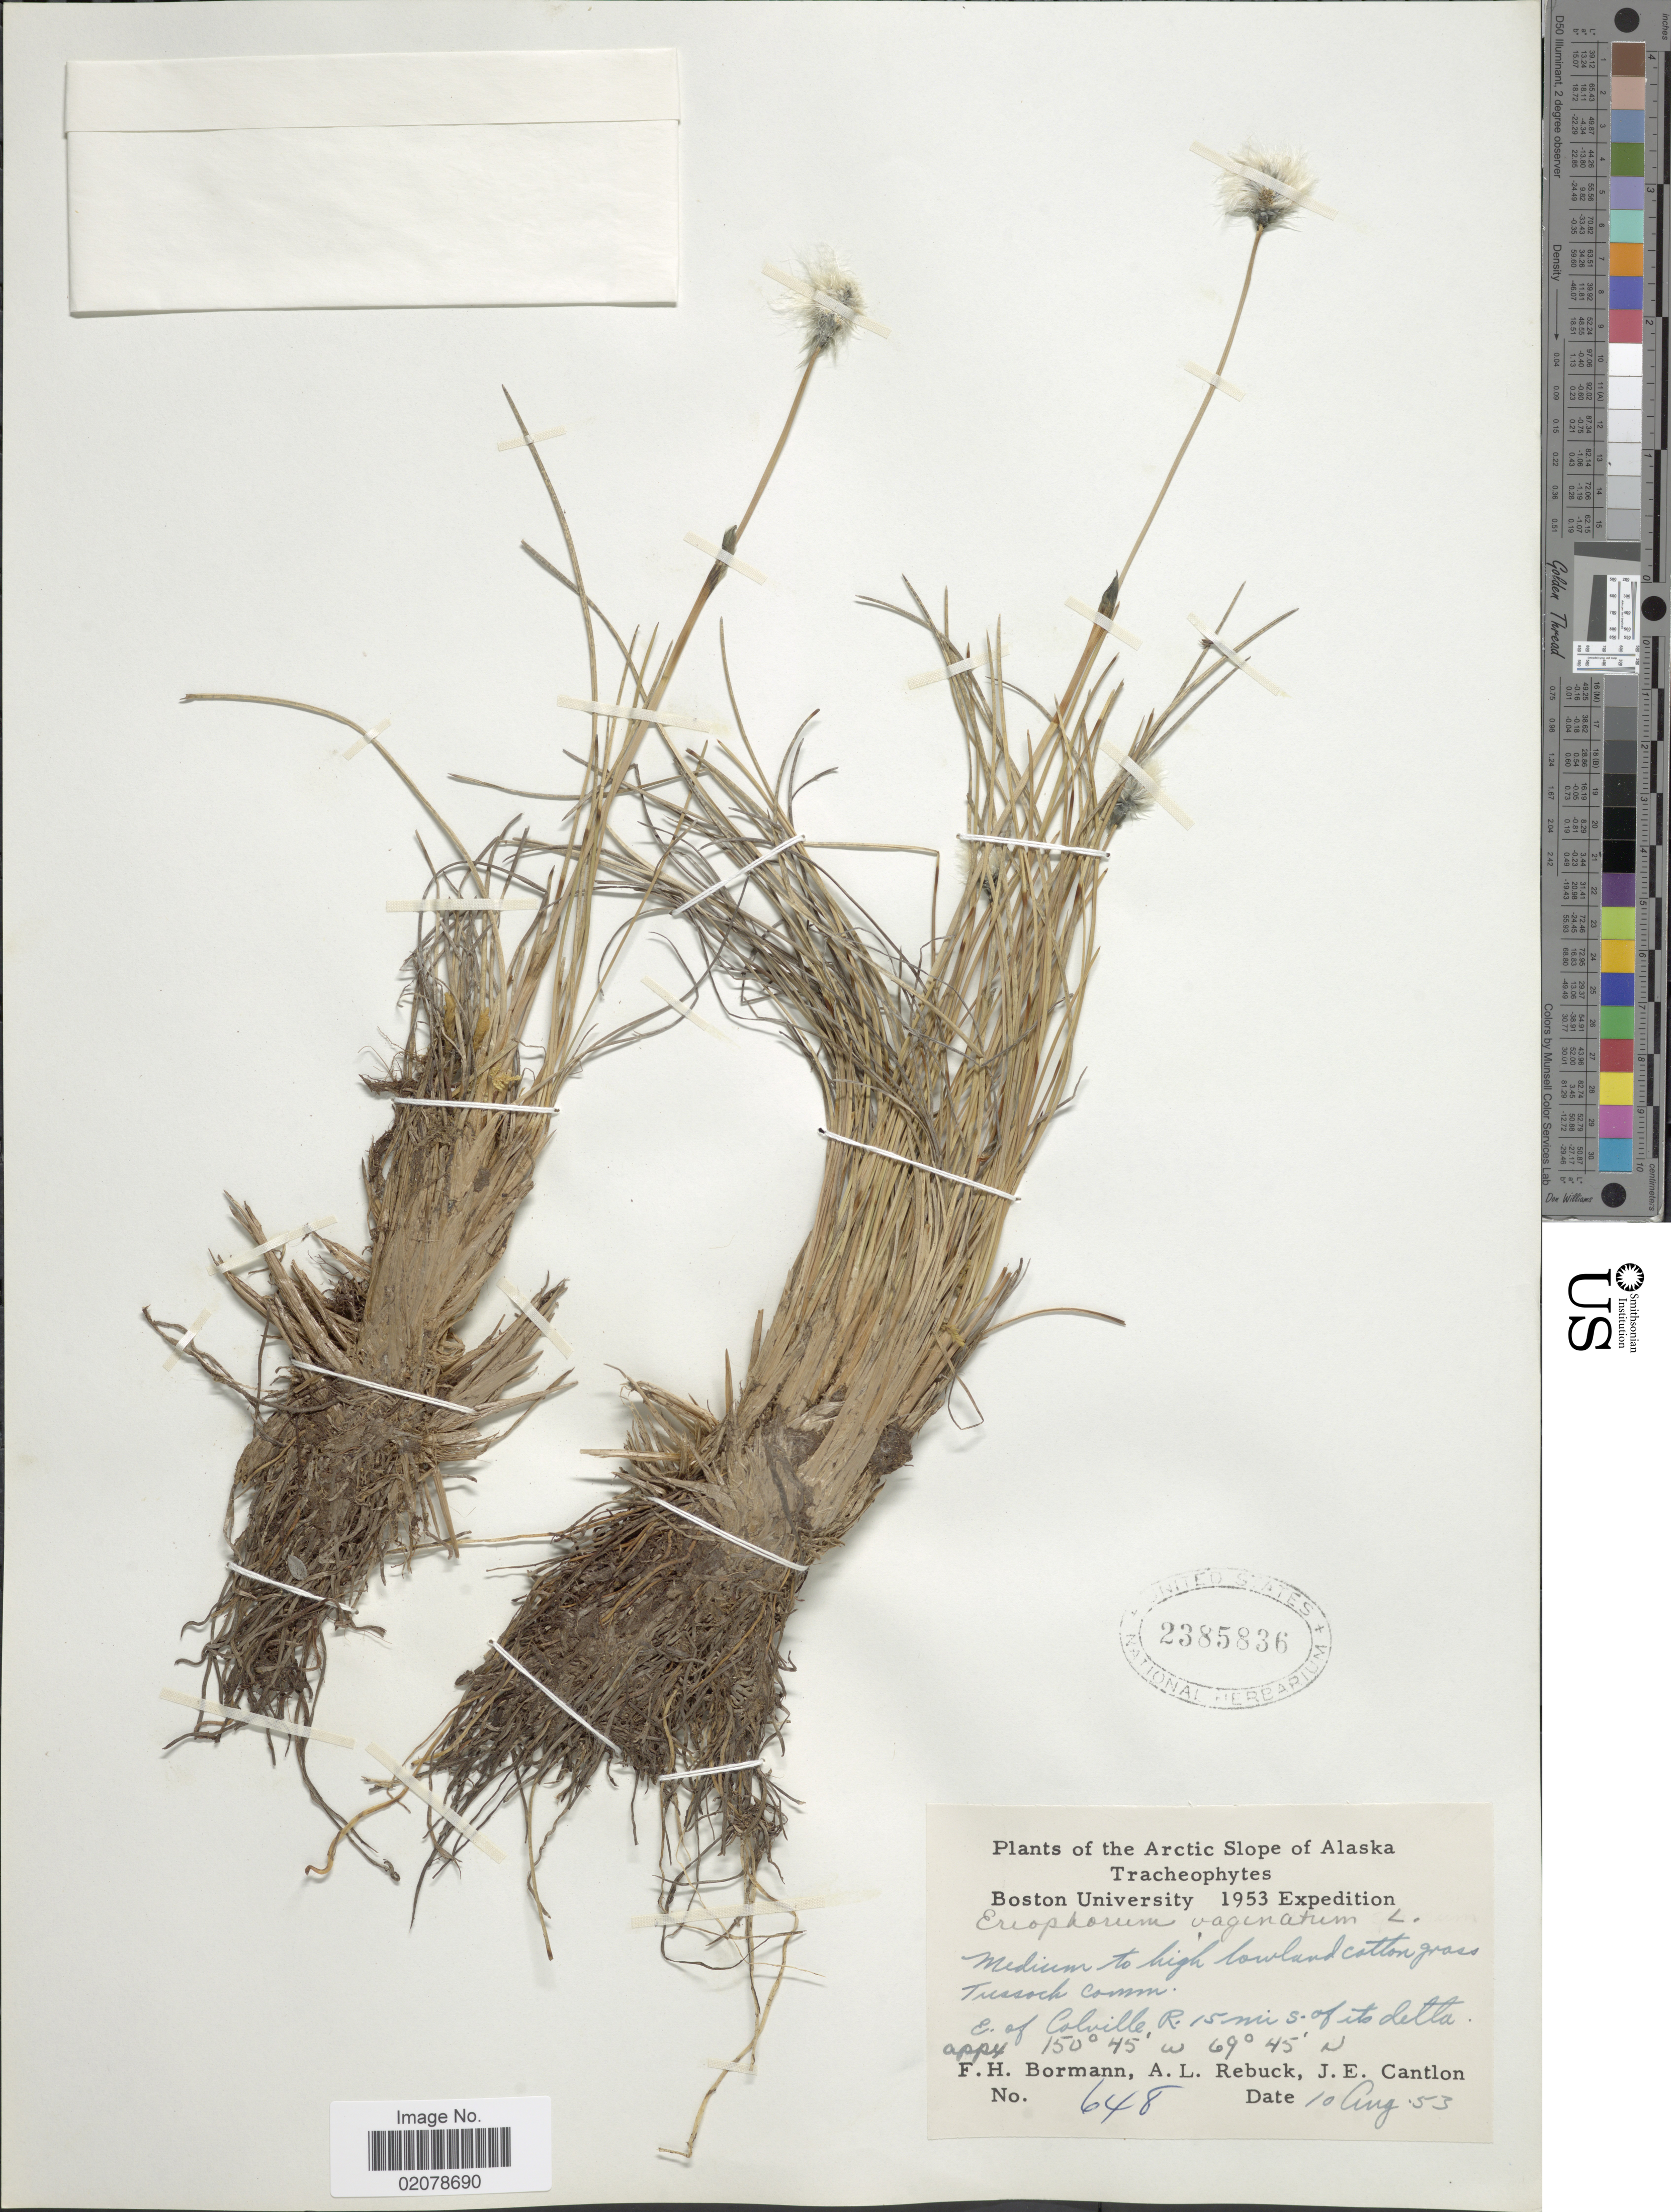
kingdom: Plantae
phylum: Tracheophyta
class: Liliopsida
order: Poales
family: Cyperaceae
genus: Eriophorum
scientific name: Eriophorum vaginatum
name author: L.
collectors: F. Bormann, A. Rebuck & J. Cantlon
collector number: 648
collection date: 1953-08-10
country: United States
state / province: Alaska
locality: Arctic Slope of Alaska. E. of Colville R. 15 mi S. of its delta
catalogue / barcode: US 2385836